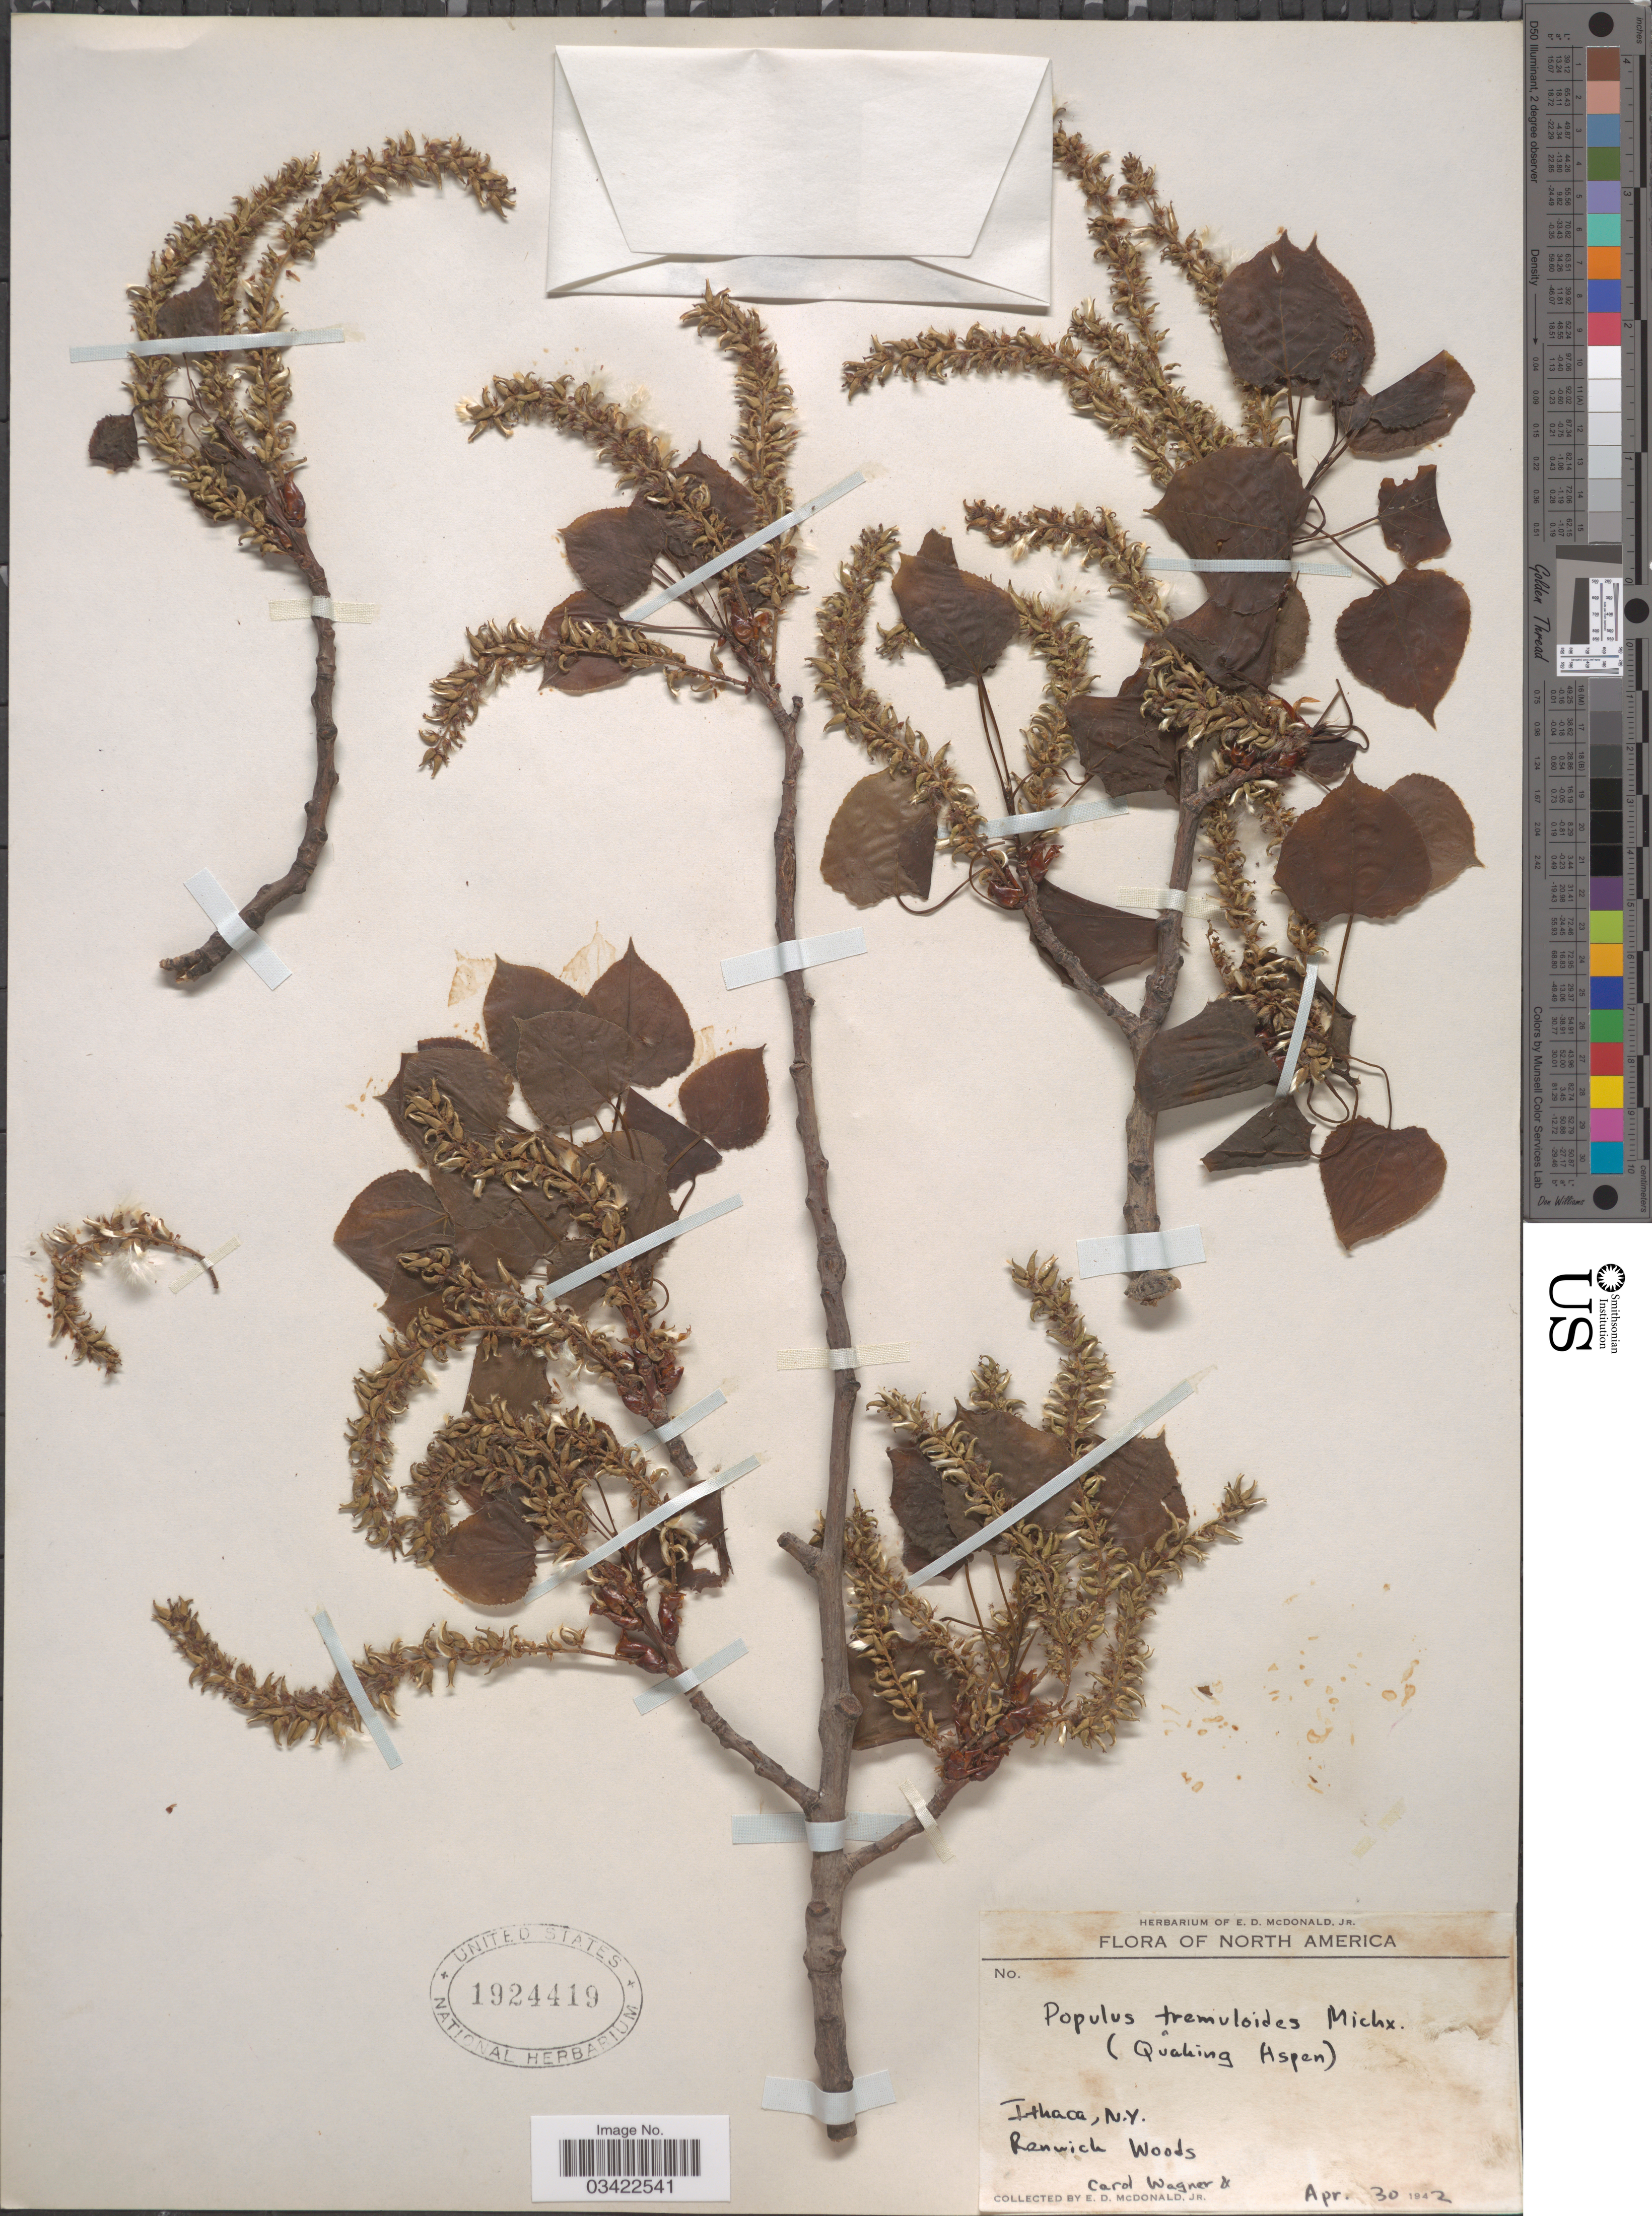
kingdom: Plantae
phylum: Tracheophyta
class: Magnoliopsida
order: Malpighiales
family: Salicaceae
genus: Populus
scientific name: Populus tremuloides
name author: Michx.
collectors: C. Wagner & E. D. McDonald Jr.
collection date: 1942-04-30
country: United States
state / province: New York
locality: Ithaca. Renwick Woods.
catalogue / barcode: US 1924419